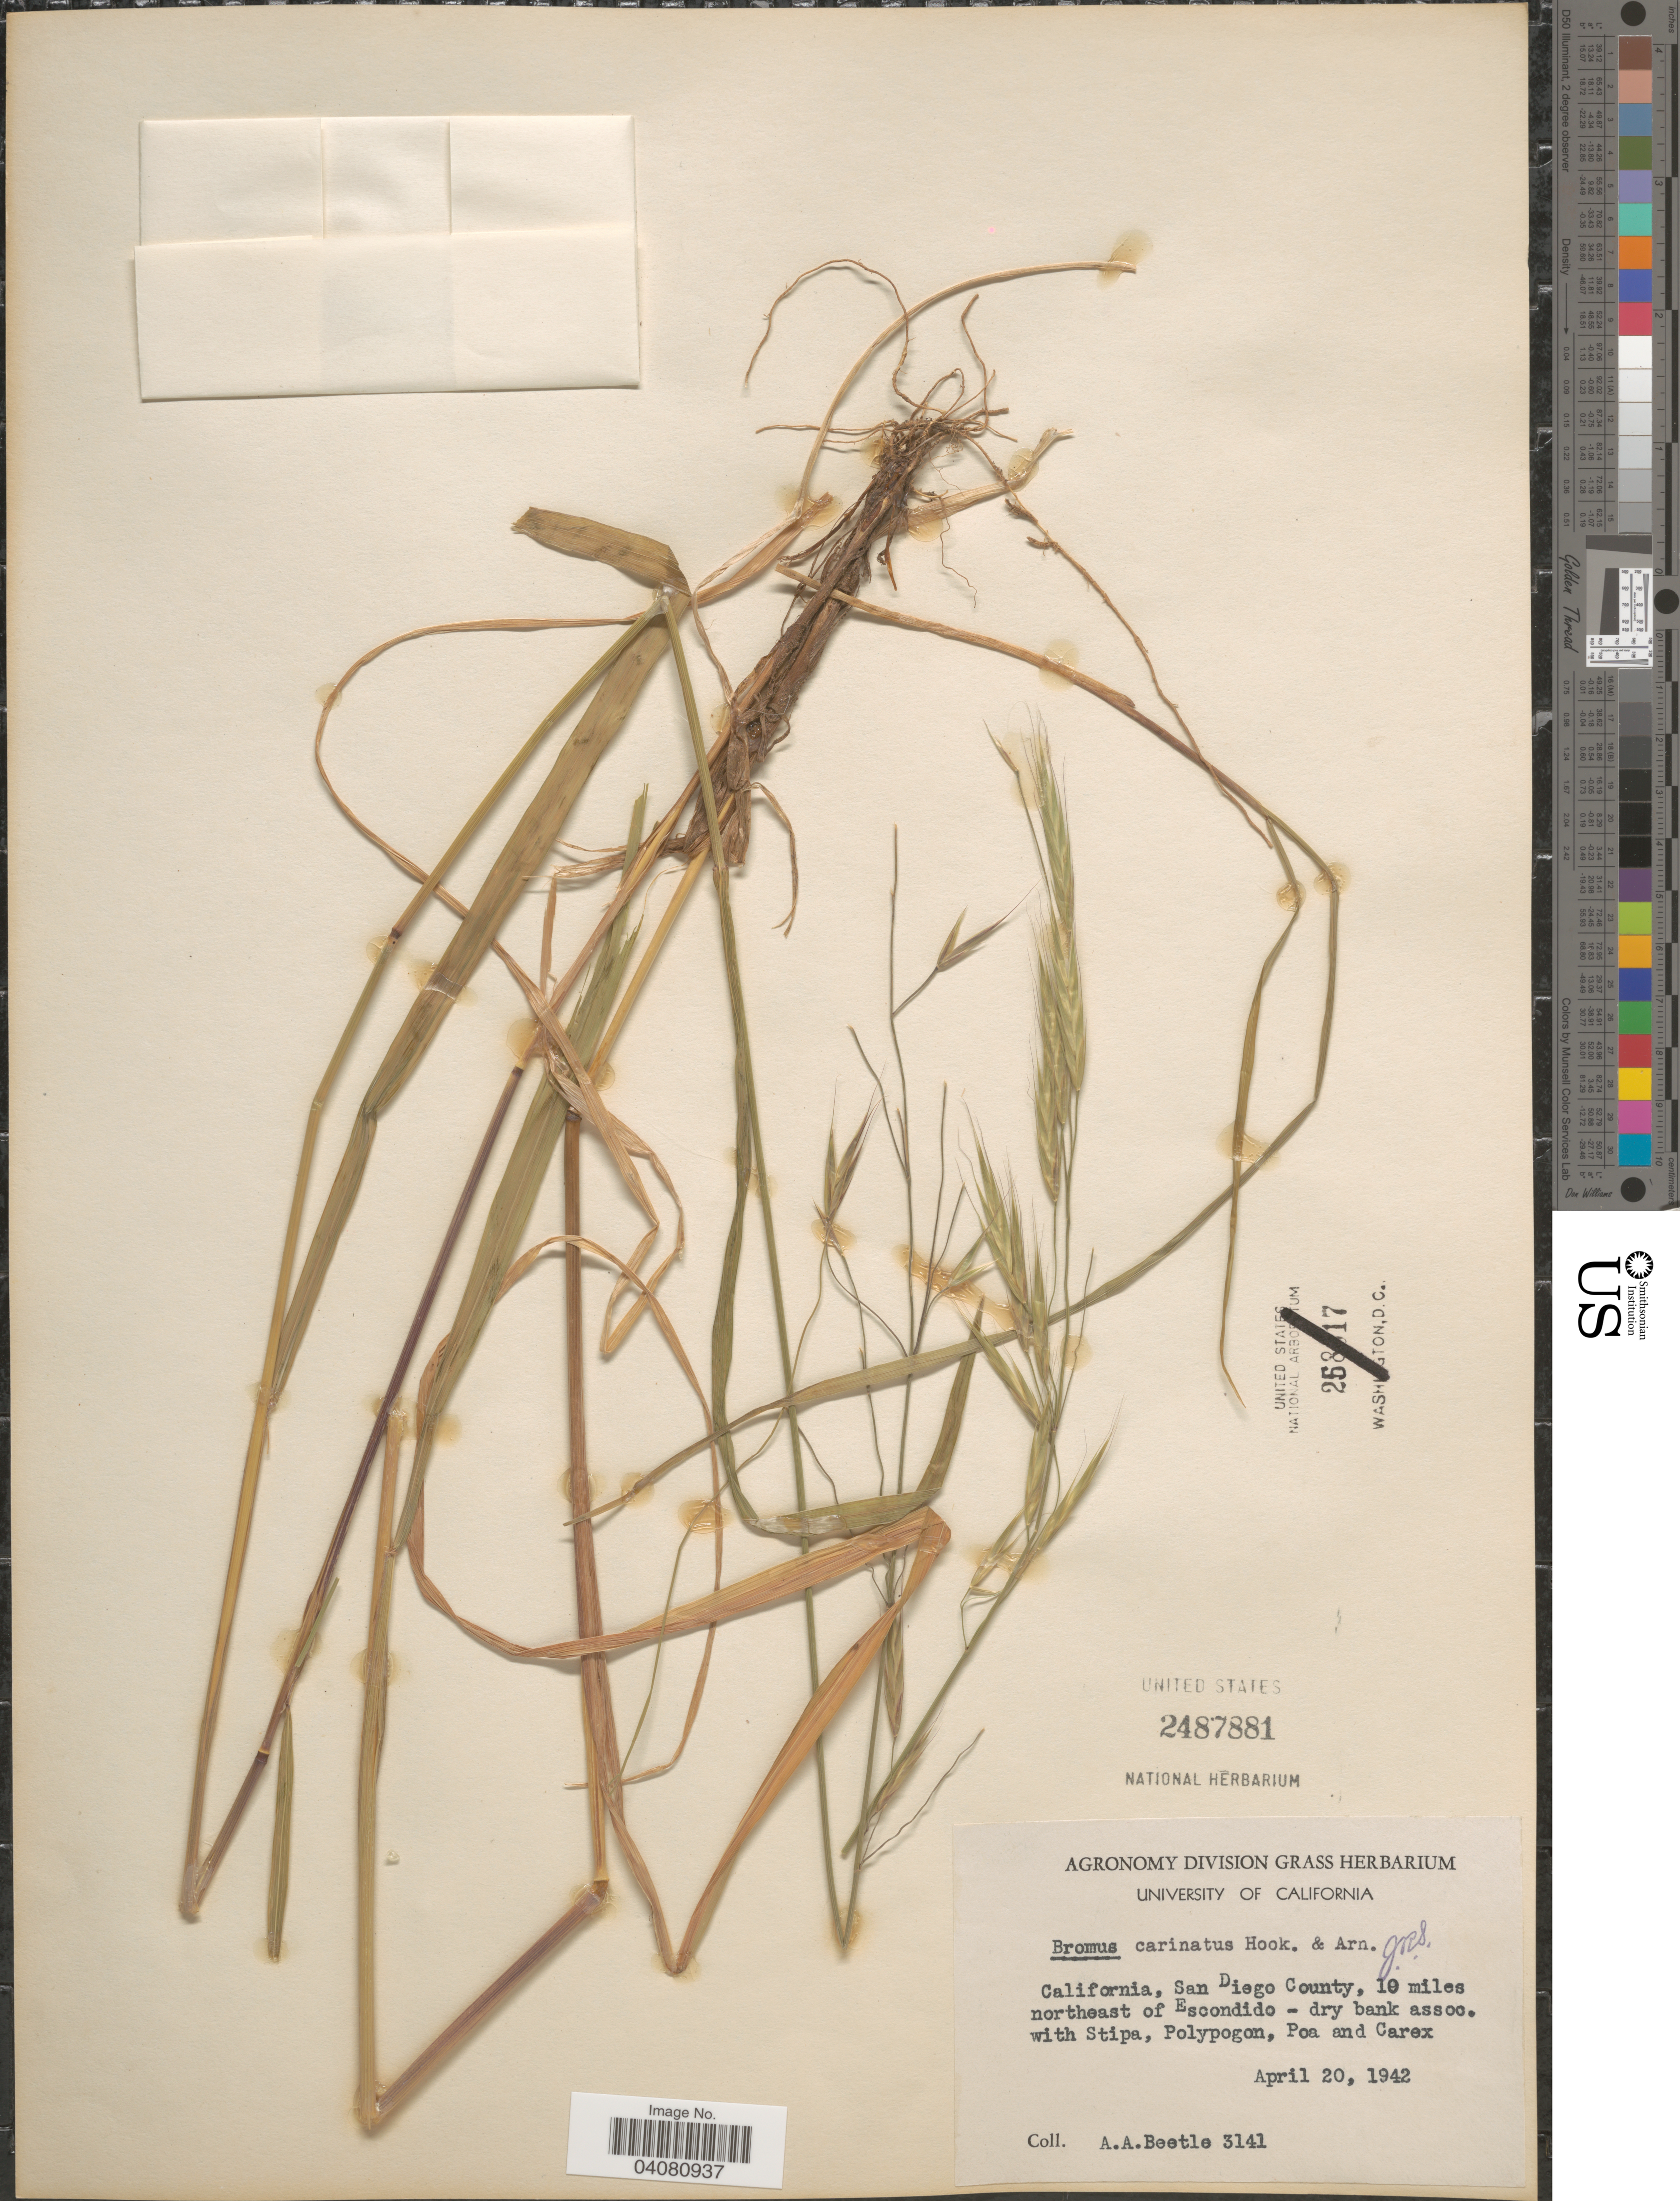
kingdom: Plantae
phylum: Tracheophyta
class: Liliopsida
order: Poales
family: Poaceae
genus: Bromus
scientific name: Bromus carinatus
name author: Hook. & Arn.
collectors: A. A. Beetle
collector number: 3141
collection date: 1942-04-20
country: United States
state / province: California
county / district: San Diego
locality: San Diego County, 10 miles northeast of Escondido.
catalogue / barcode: US 2487881